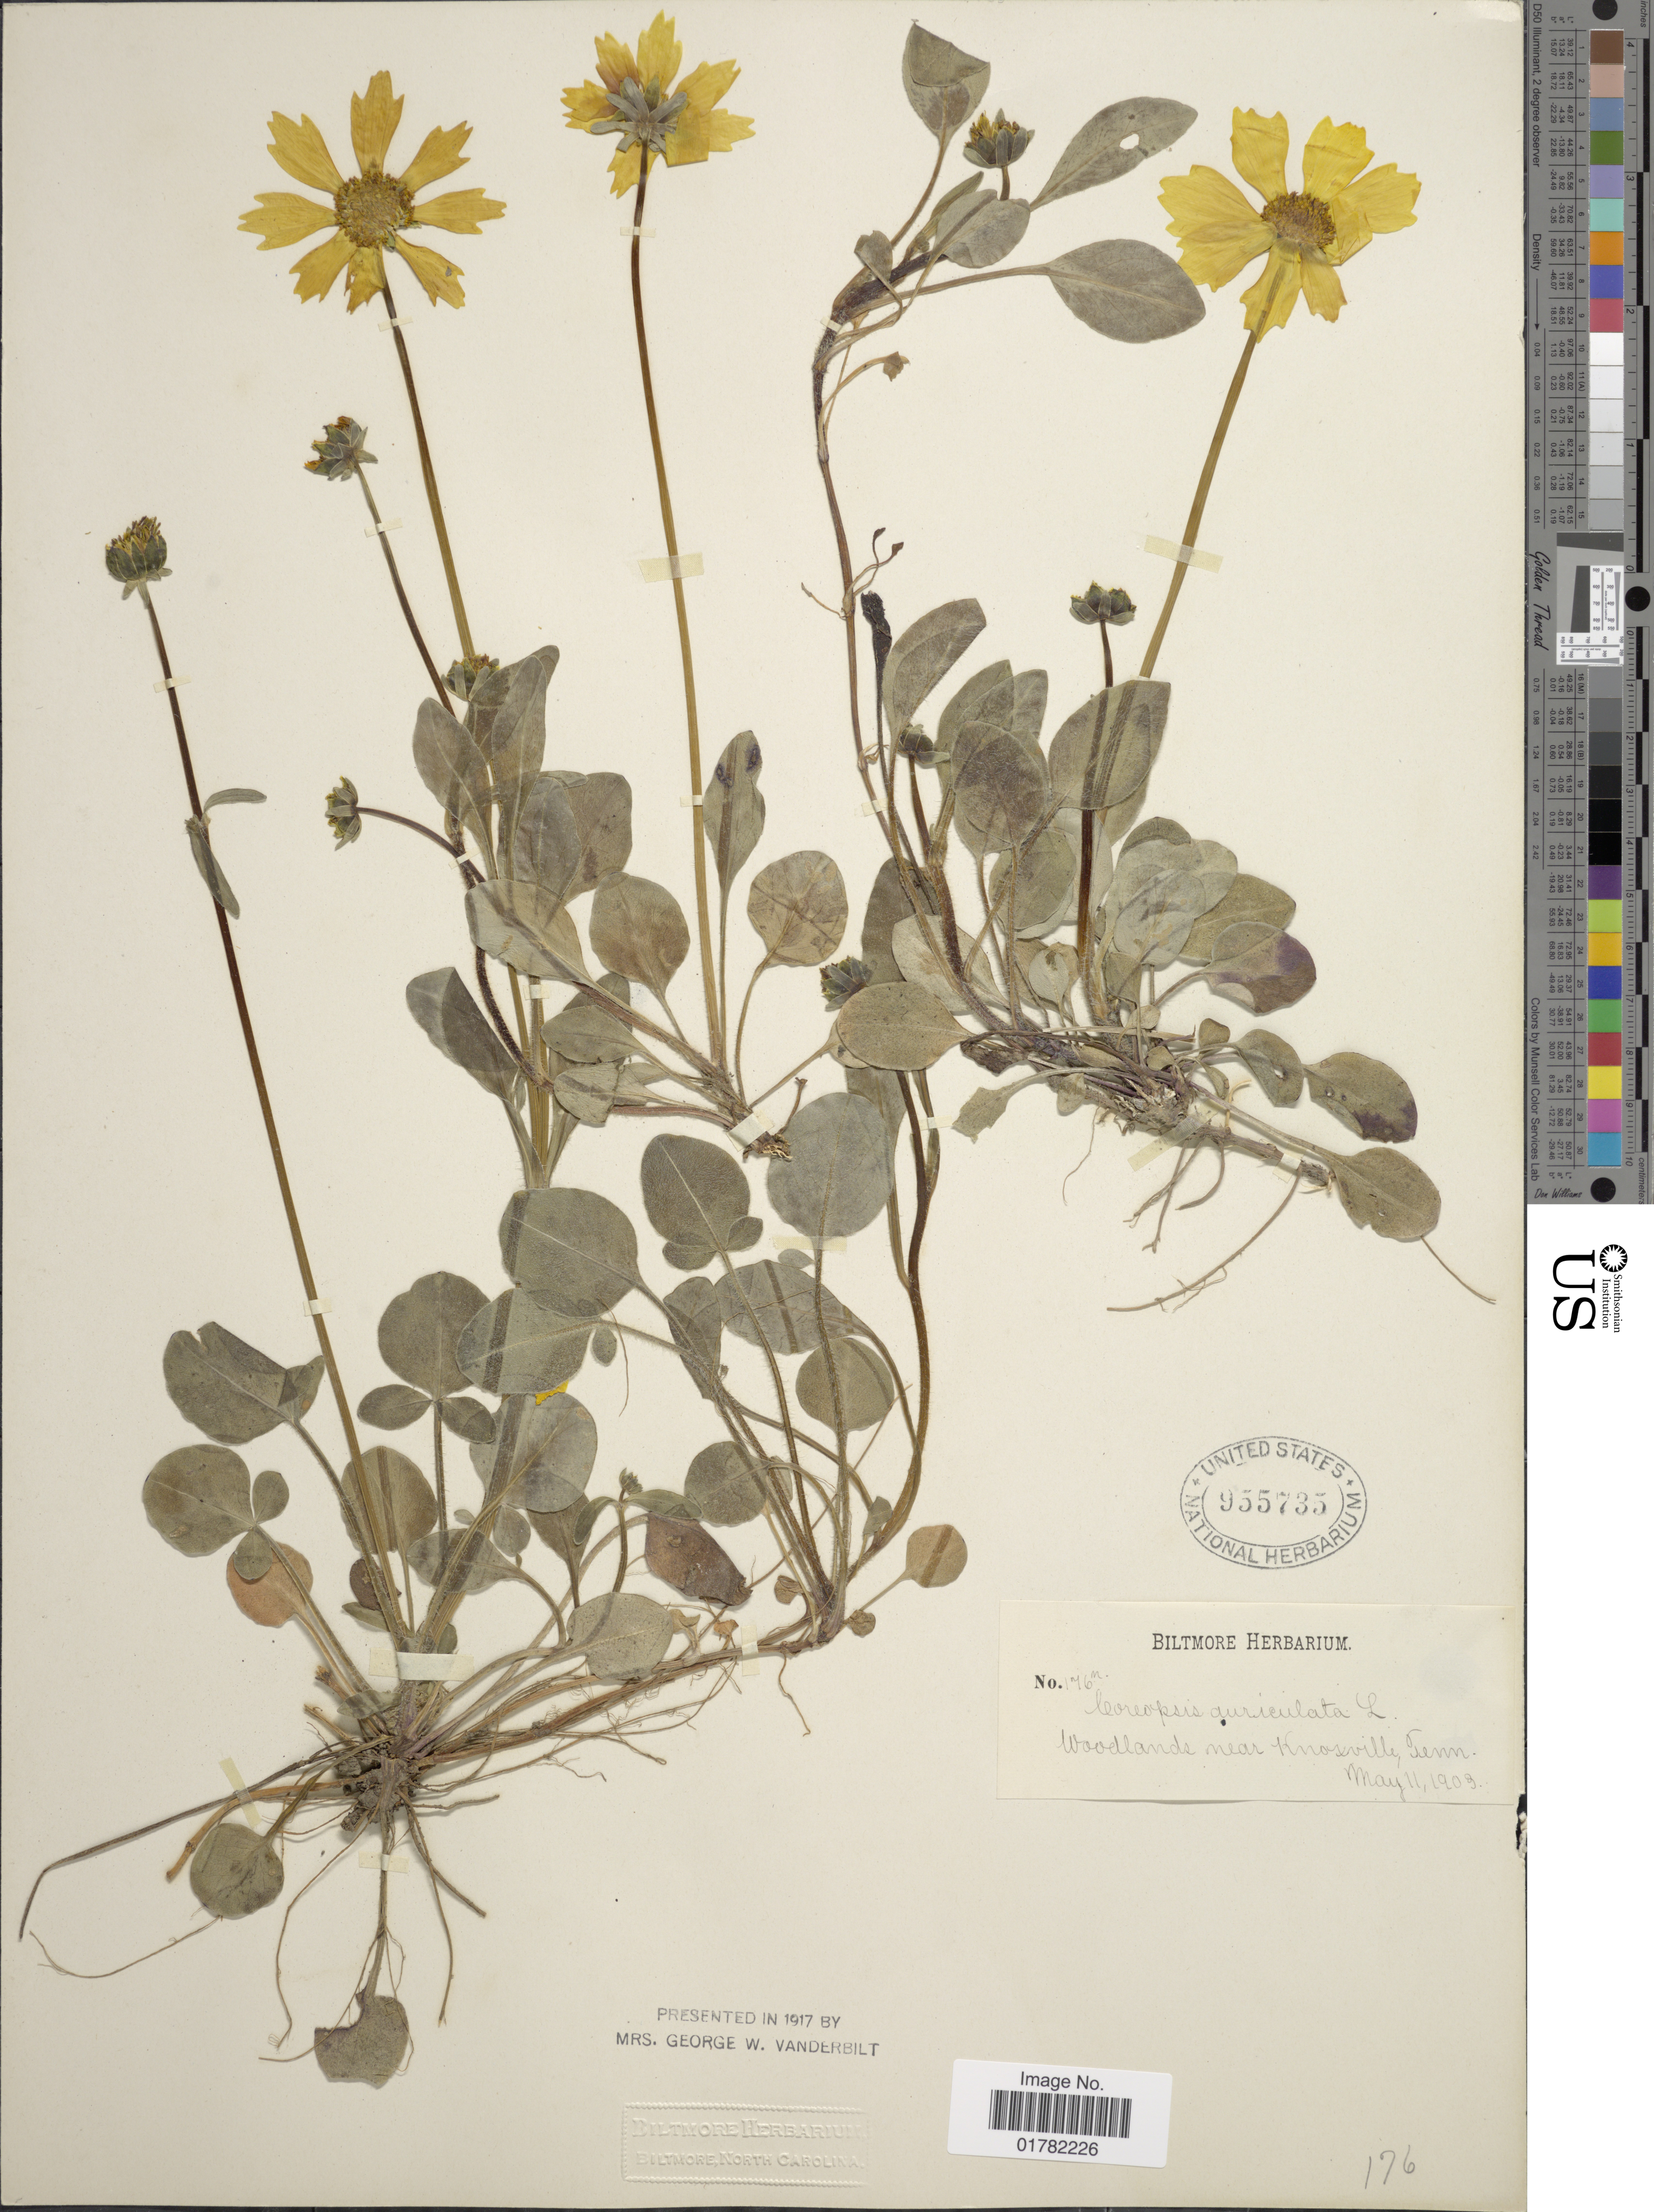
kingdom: Plantae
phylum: Tracheophyta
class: Magnoliopsida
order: Asterales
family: Asteraceae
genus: Coreopsis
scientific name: Coreopsis auriculata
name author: L.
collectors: ex herb. Biltmore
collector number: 176m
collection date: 1903-05-11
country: United States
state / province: Tennessee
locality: Woodlands near Knoxville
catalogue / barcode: US 955735